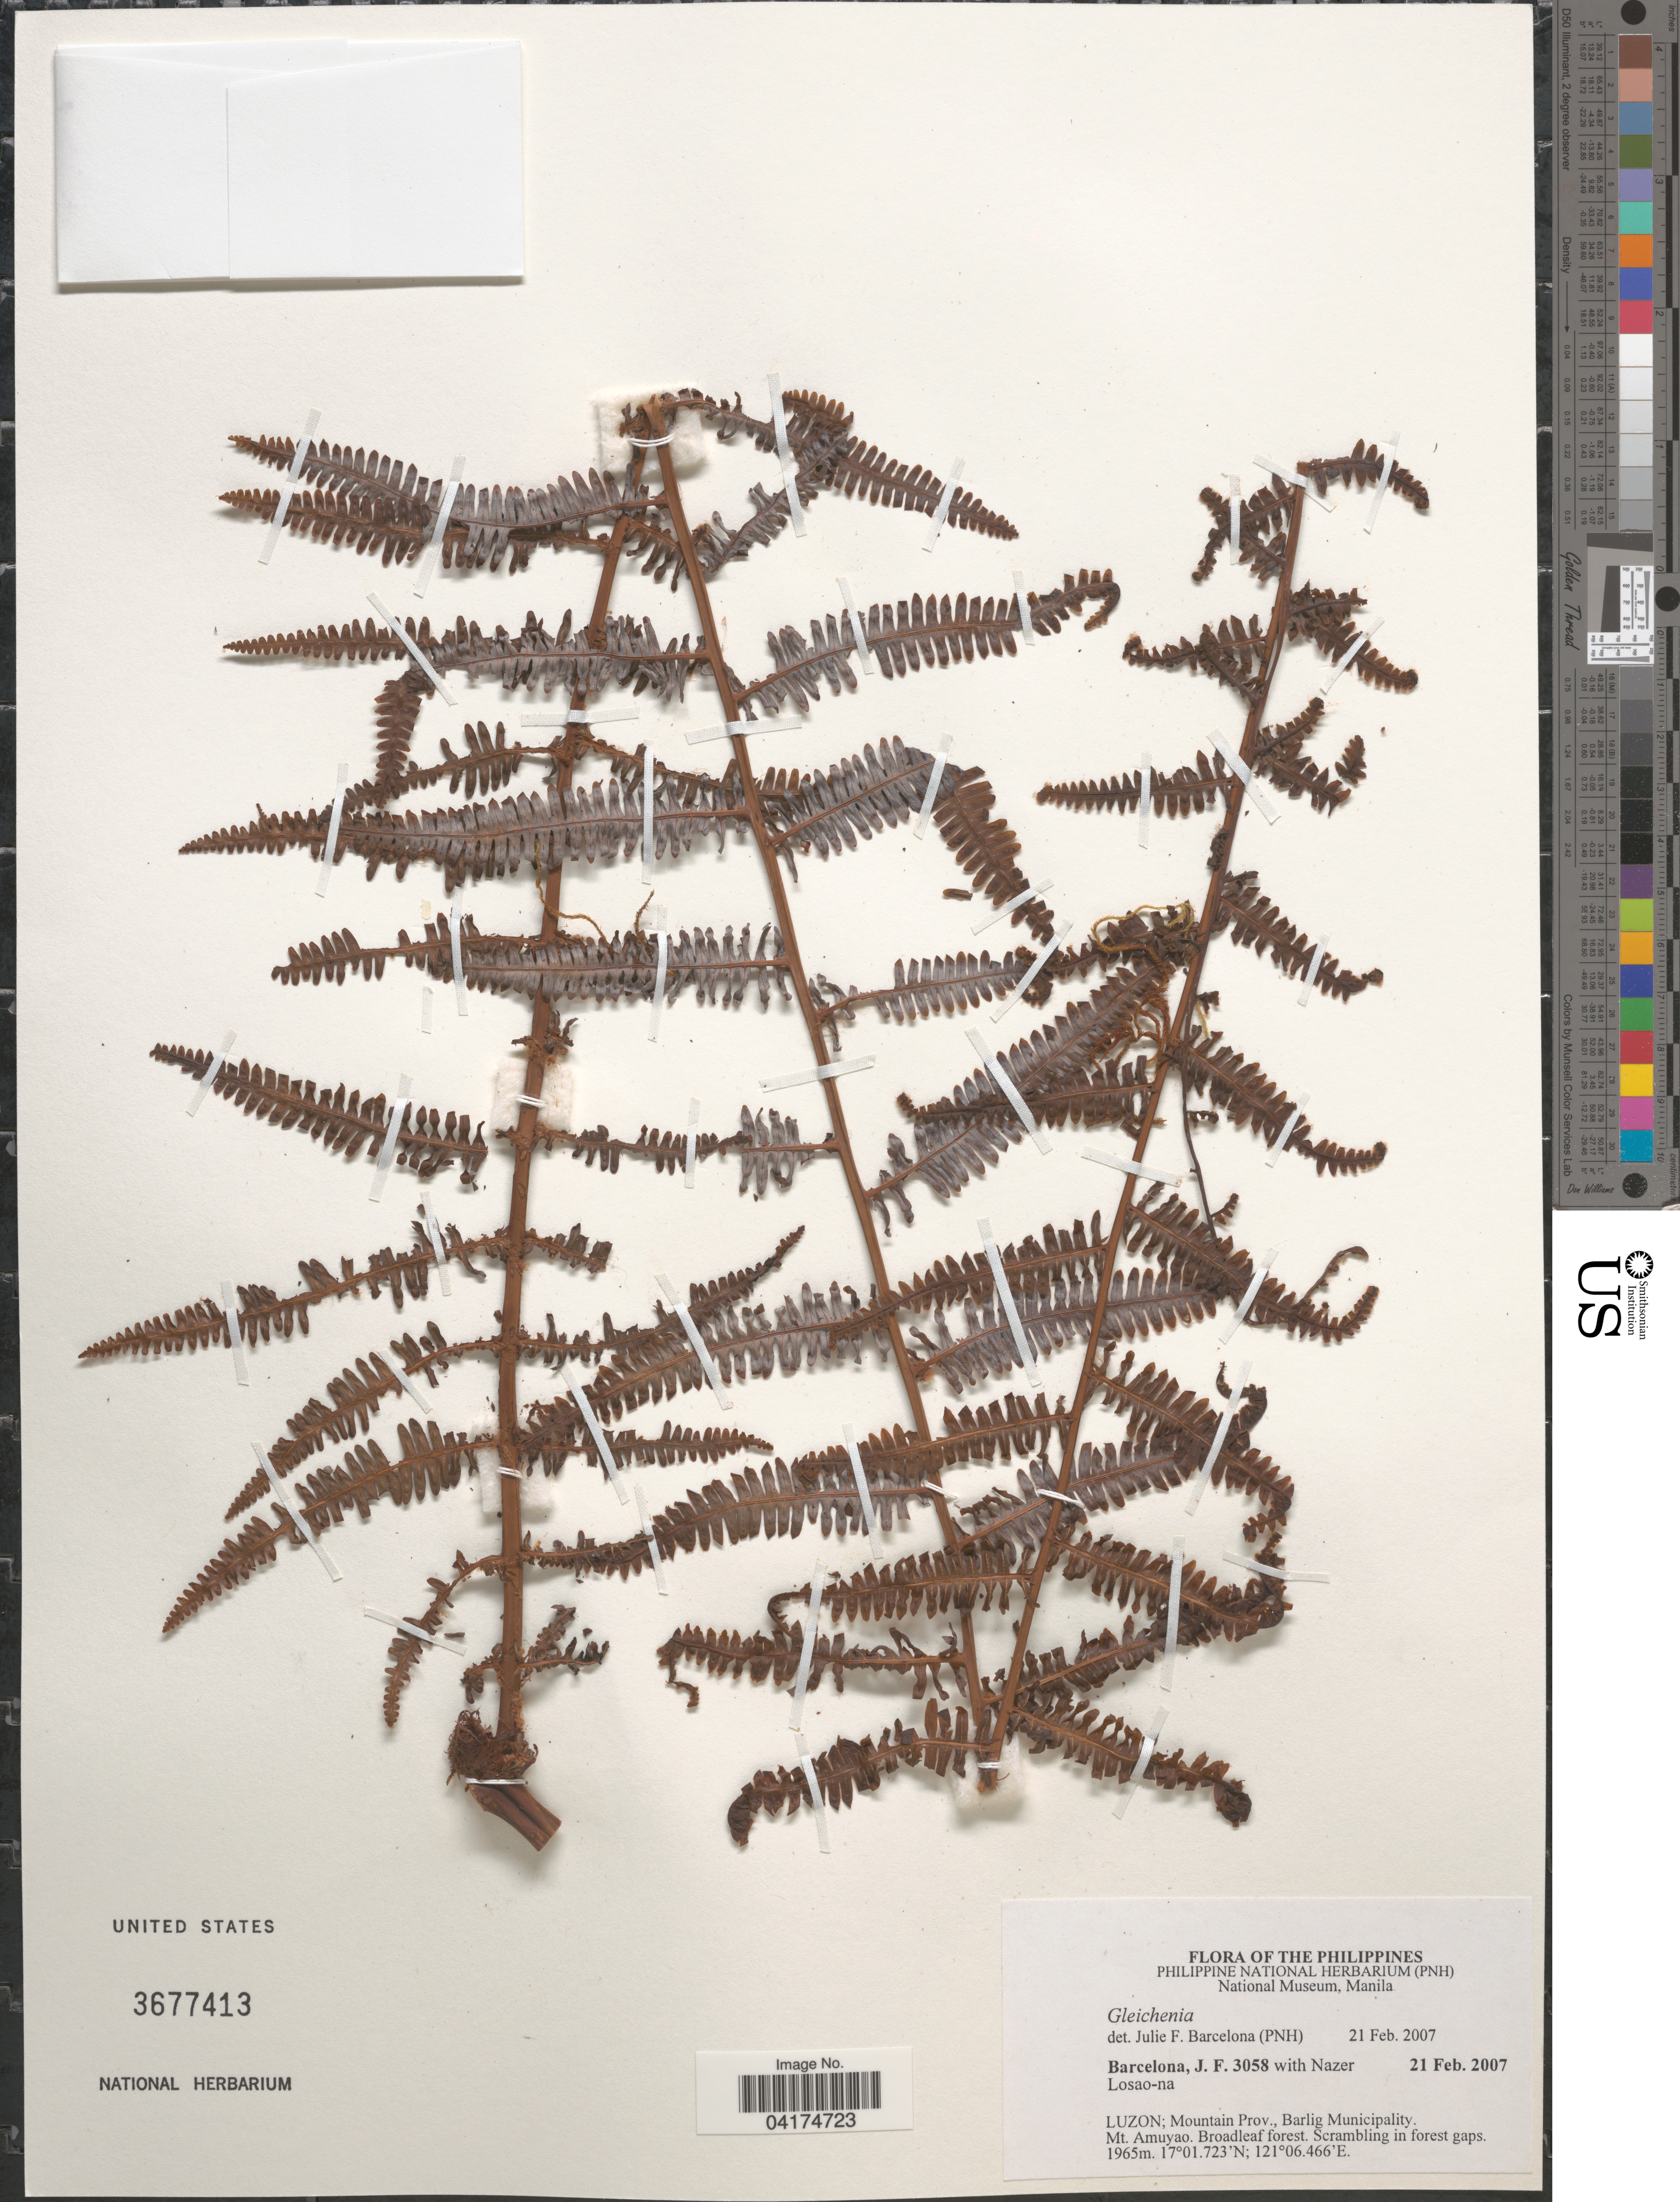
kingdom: Plantae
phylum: Tracheophyta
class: Polypodiopsida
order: Gleicheniales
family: Gleicheniaceae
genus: Gleichenia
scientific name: Gleichenia sp.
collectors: J. F. Barcelona & N. Losao-na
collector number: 3058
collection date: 2007-02-21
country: Philippines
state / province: Cordillera (Administrative Region)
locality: Luzon; Mountain Prov., Barlig Municipality. Mt. Amuyao.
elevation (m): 1965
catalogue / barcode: US 3677413